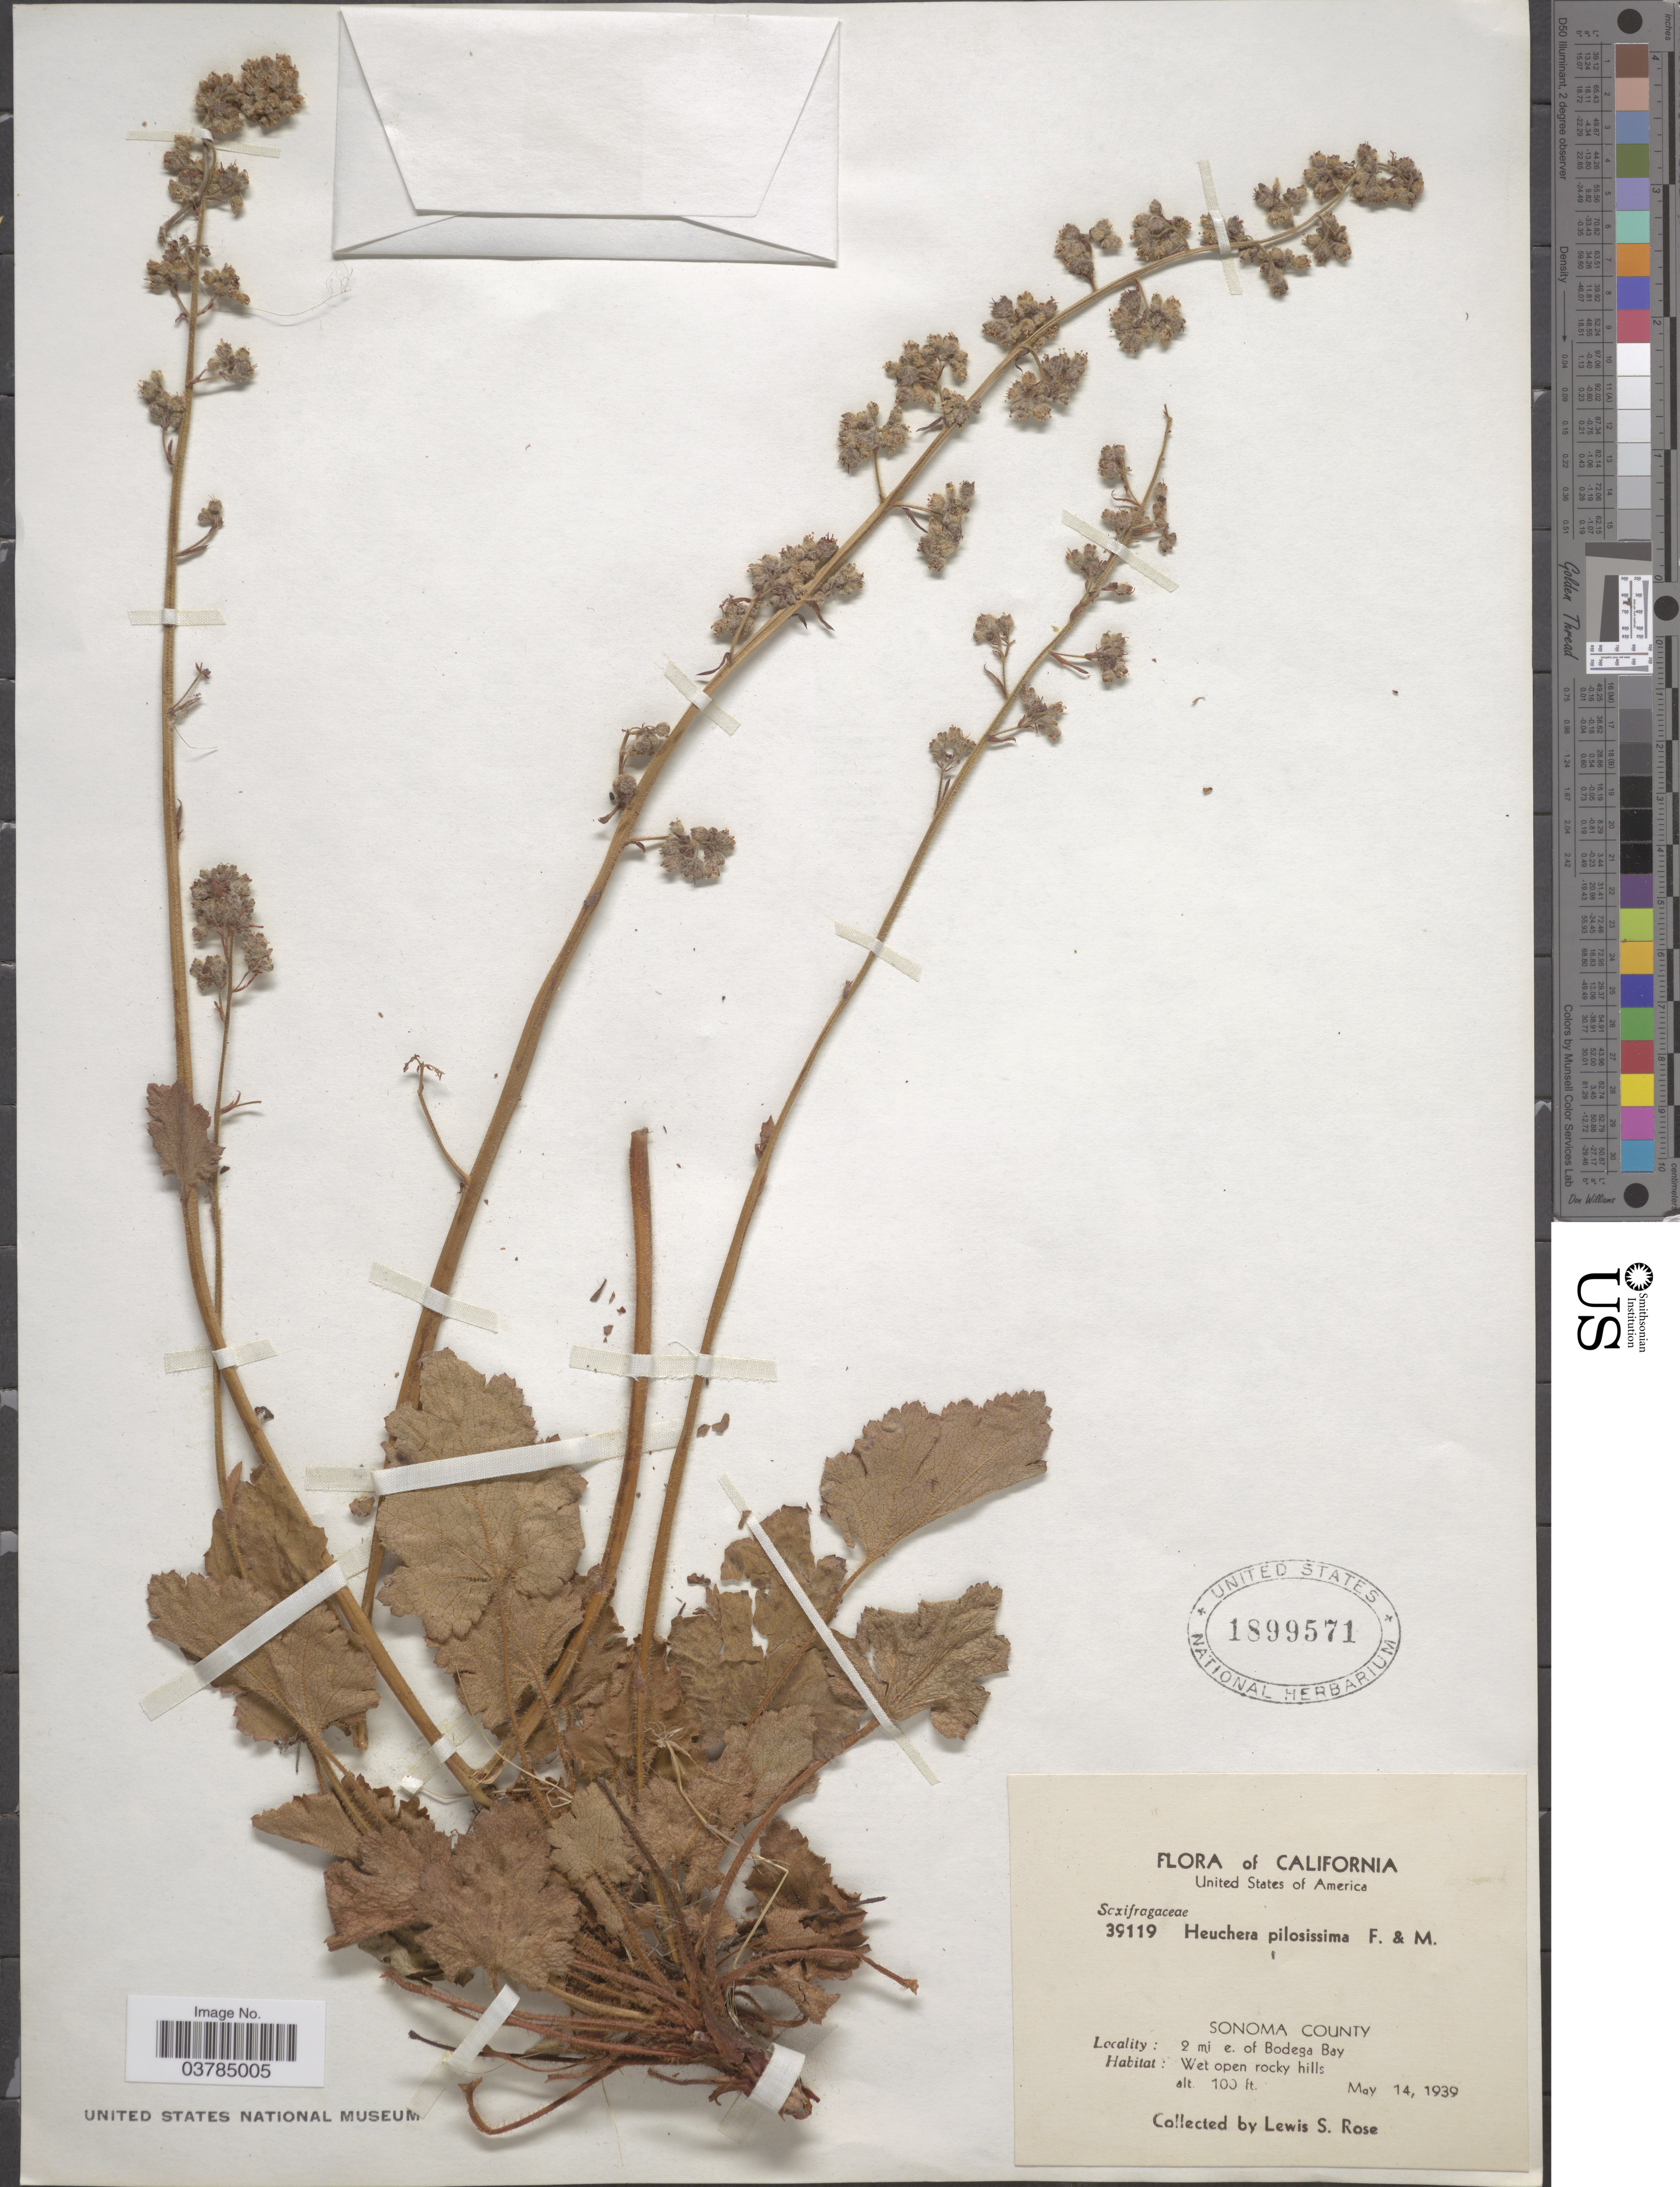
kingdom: Plantae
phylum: Tracheophyta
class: Magnoliopsida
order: Saxifragales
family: Saxifragaceae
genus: Heuchera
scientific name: Heuchera pilosissima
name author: Fisch. & C.A. Mey.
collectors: L. S. Rose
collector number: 39119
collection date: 1939-05-14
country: United States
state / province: California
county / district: Sonoma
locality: Sonoma County. 2 mi e. of Bodega Bay.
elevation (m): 30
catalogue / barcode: US 1899571